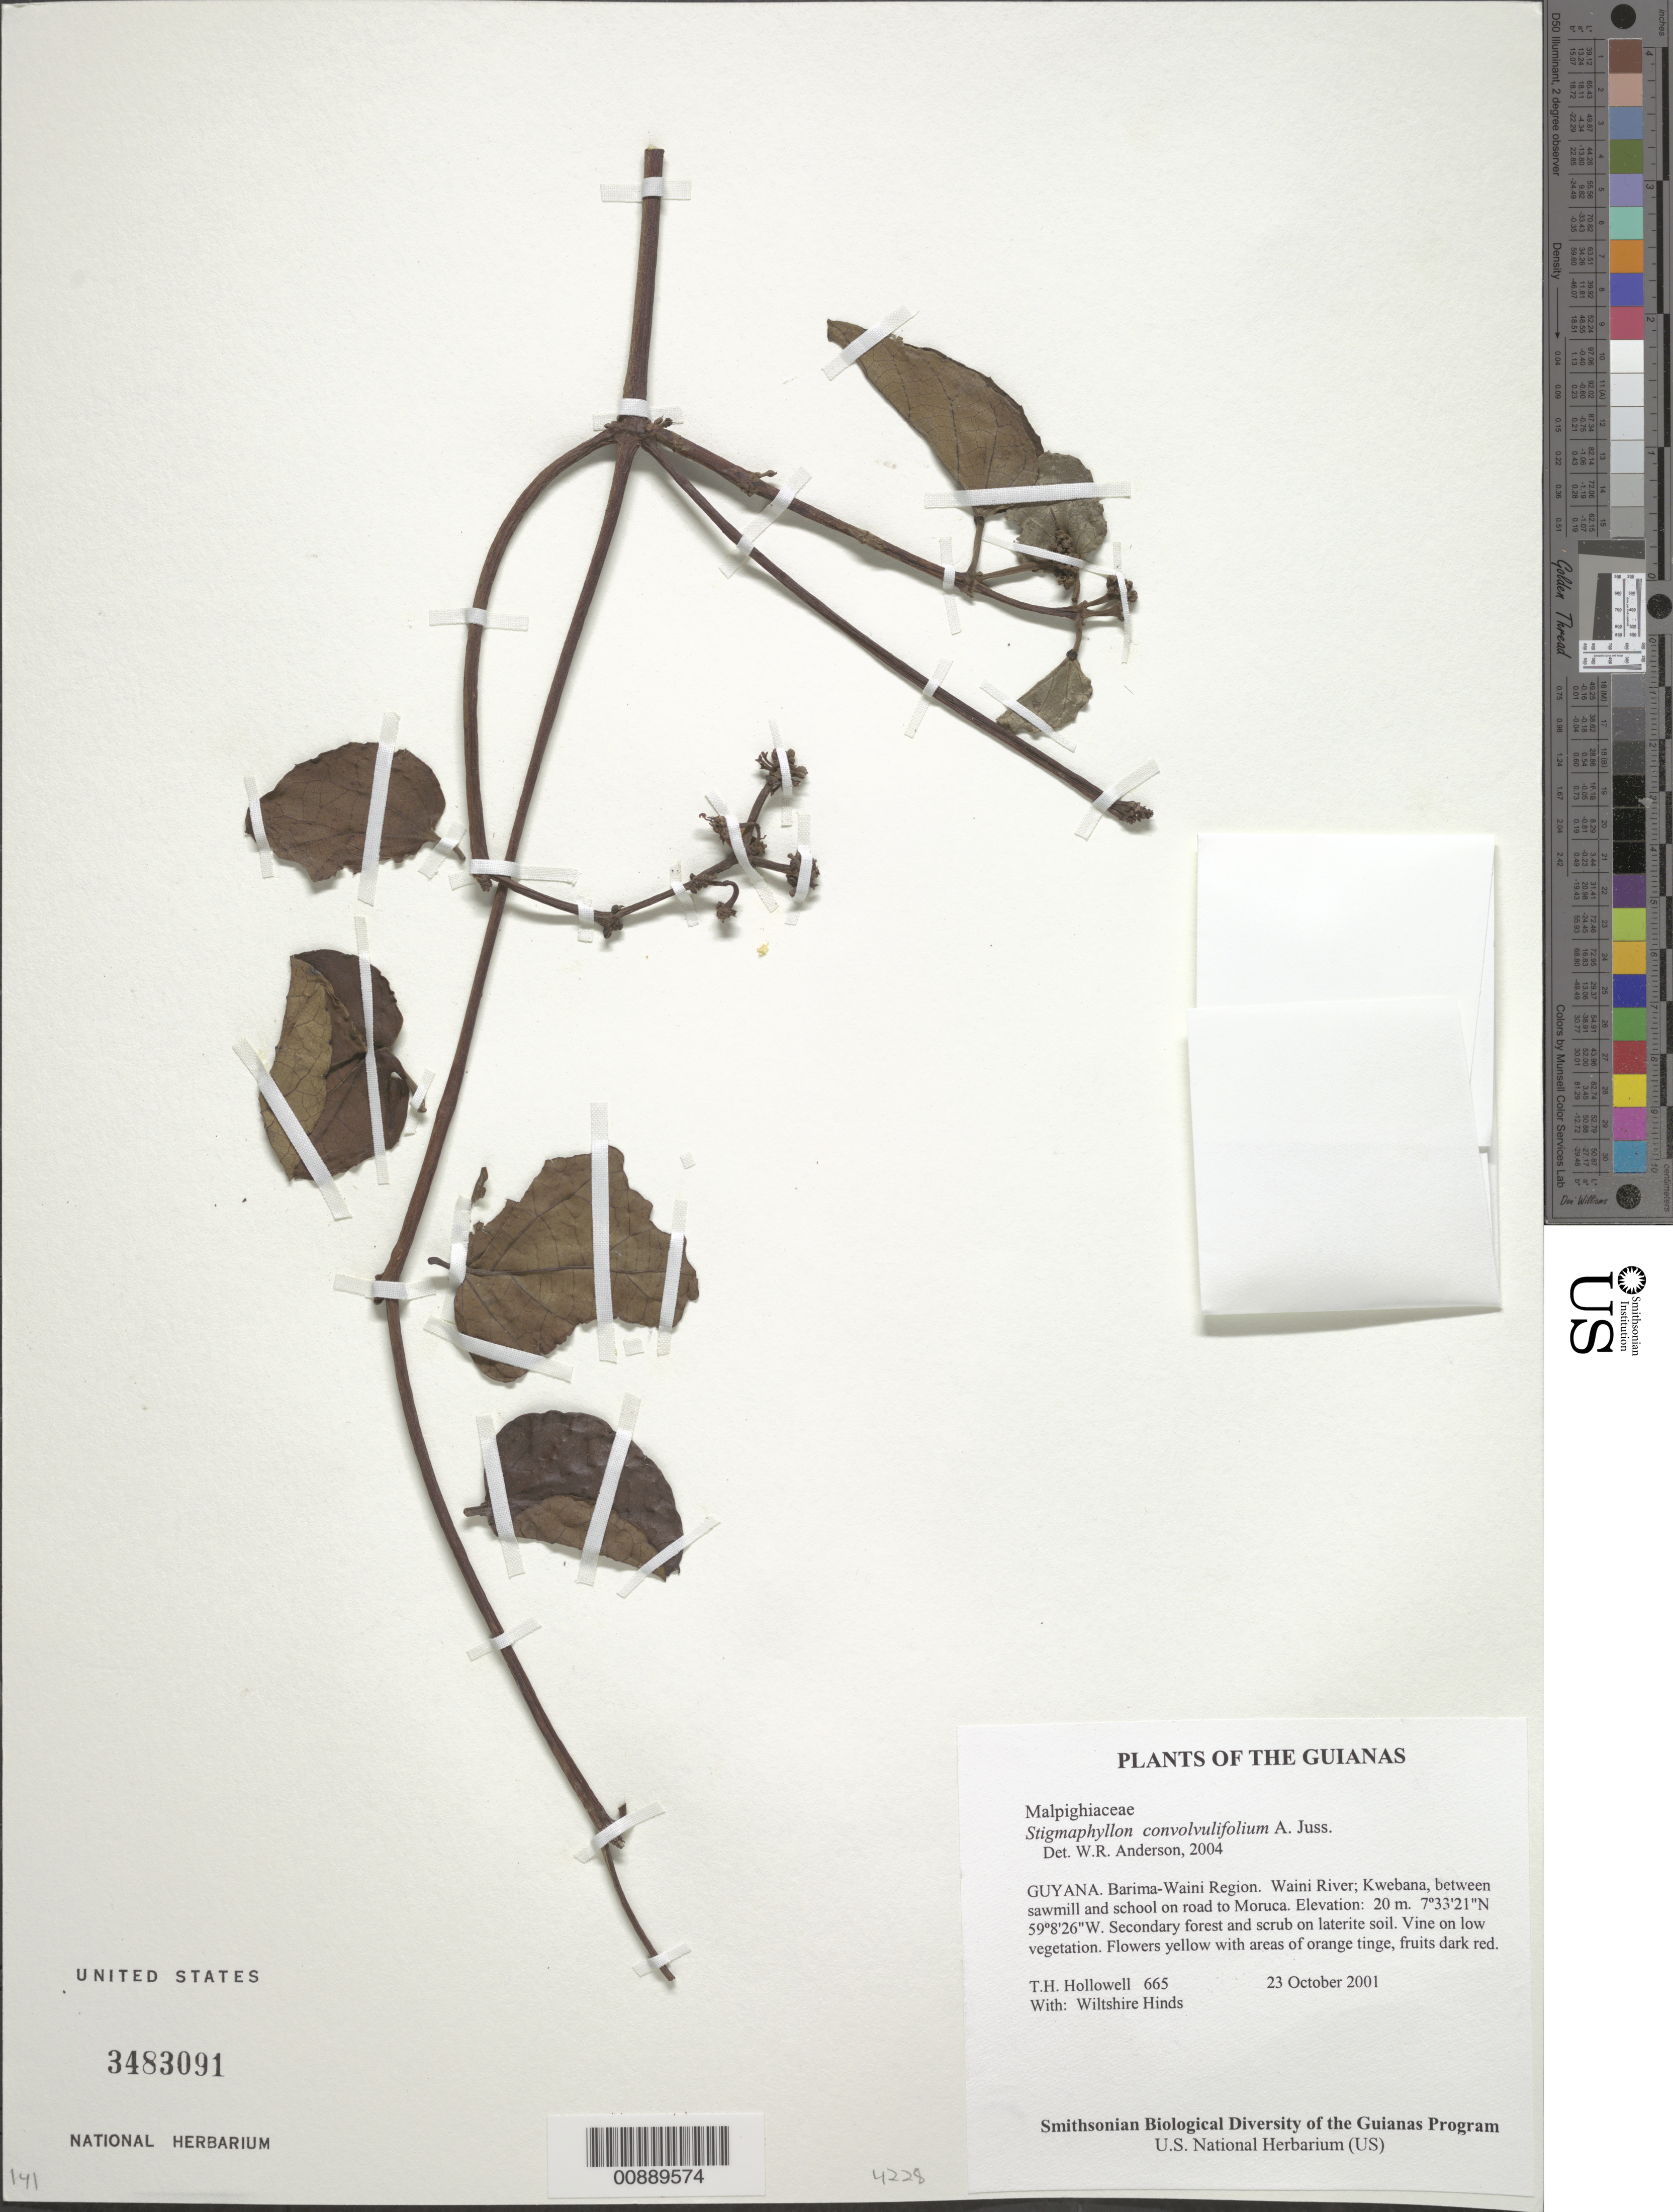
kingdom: Plantae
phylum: Tracheophyta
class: Magnoliopsida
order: Malpighiales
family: Malpighiaceae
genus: Stigmaphyllon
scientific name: Stigmaphyllon convolvulifolium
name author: A. Juss.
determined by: Anderson, W. R., (MICH), University of Michigan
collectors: T. Hollowell & W. Hinds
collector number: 665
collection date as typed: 23 October 2001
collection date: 2001-10-23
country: Guyana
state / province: Barima-Waini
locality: Waini River; Kwebana, between sawmill and school on road to Moruca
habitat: Secondary forest and scrub on laterite soil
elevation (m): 20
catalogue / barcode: US 3483091